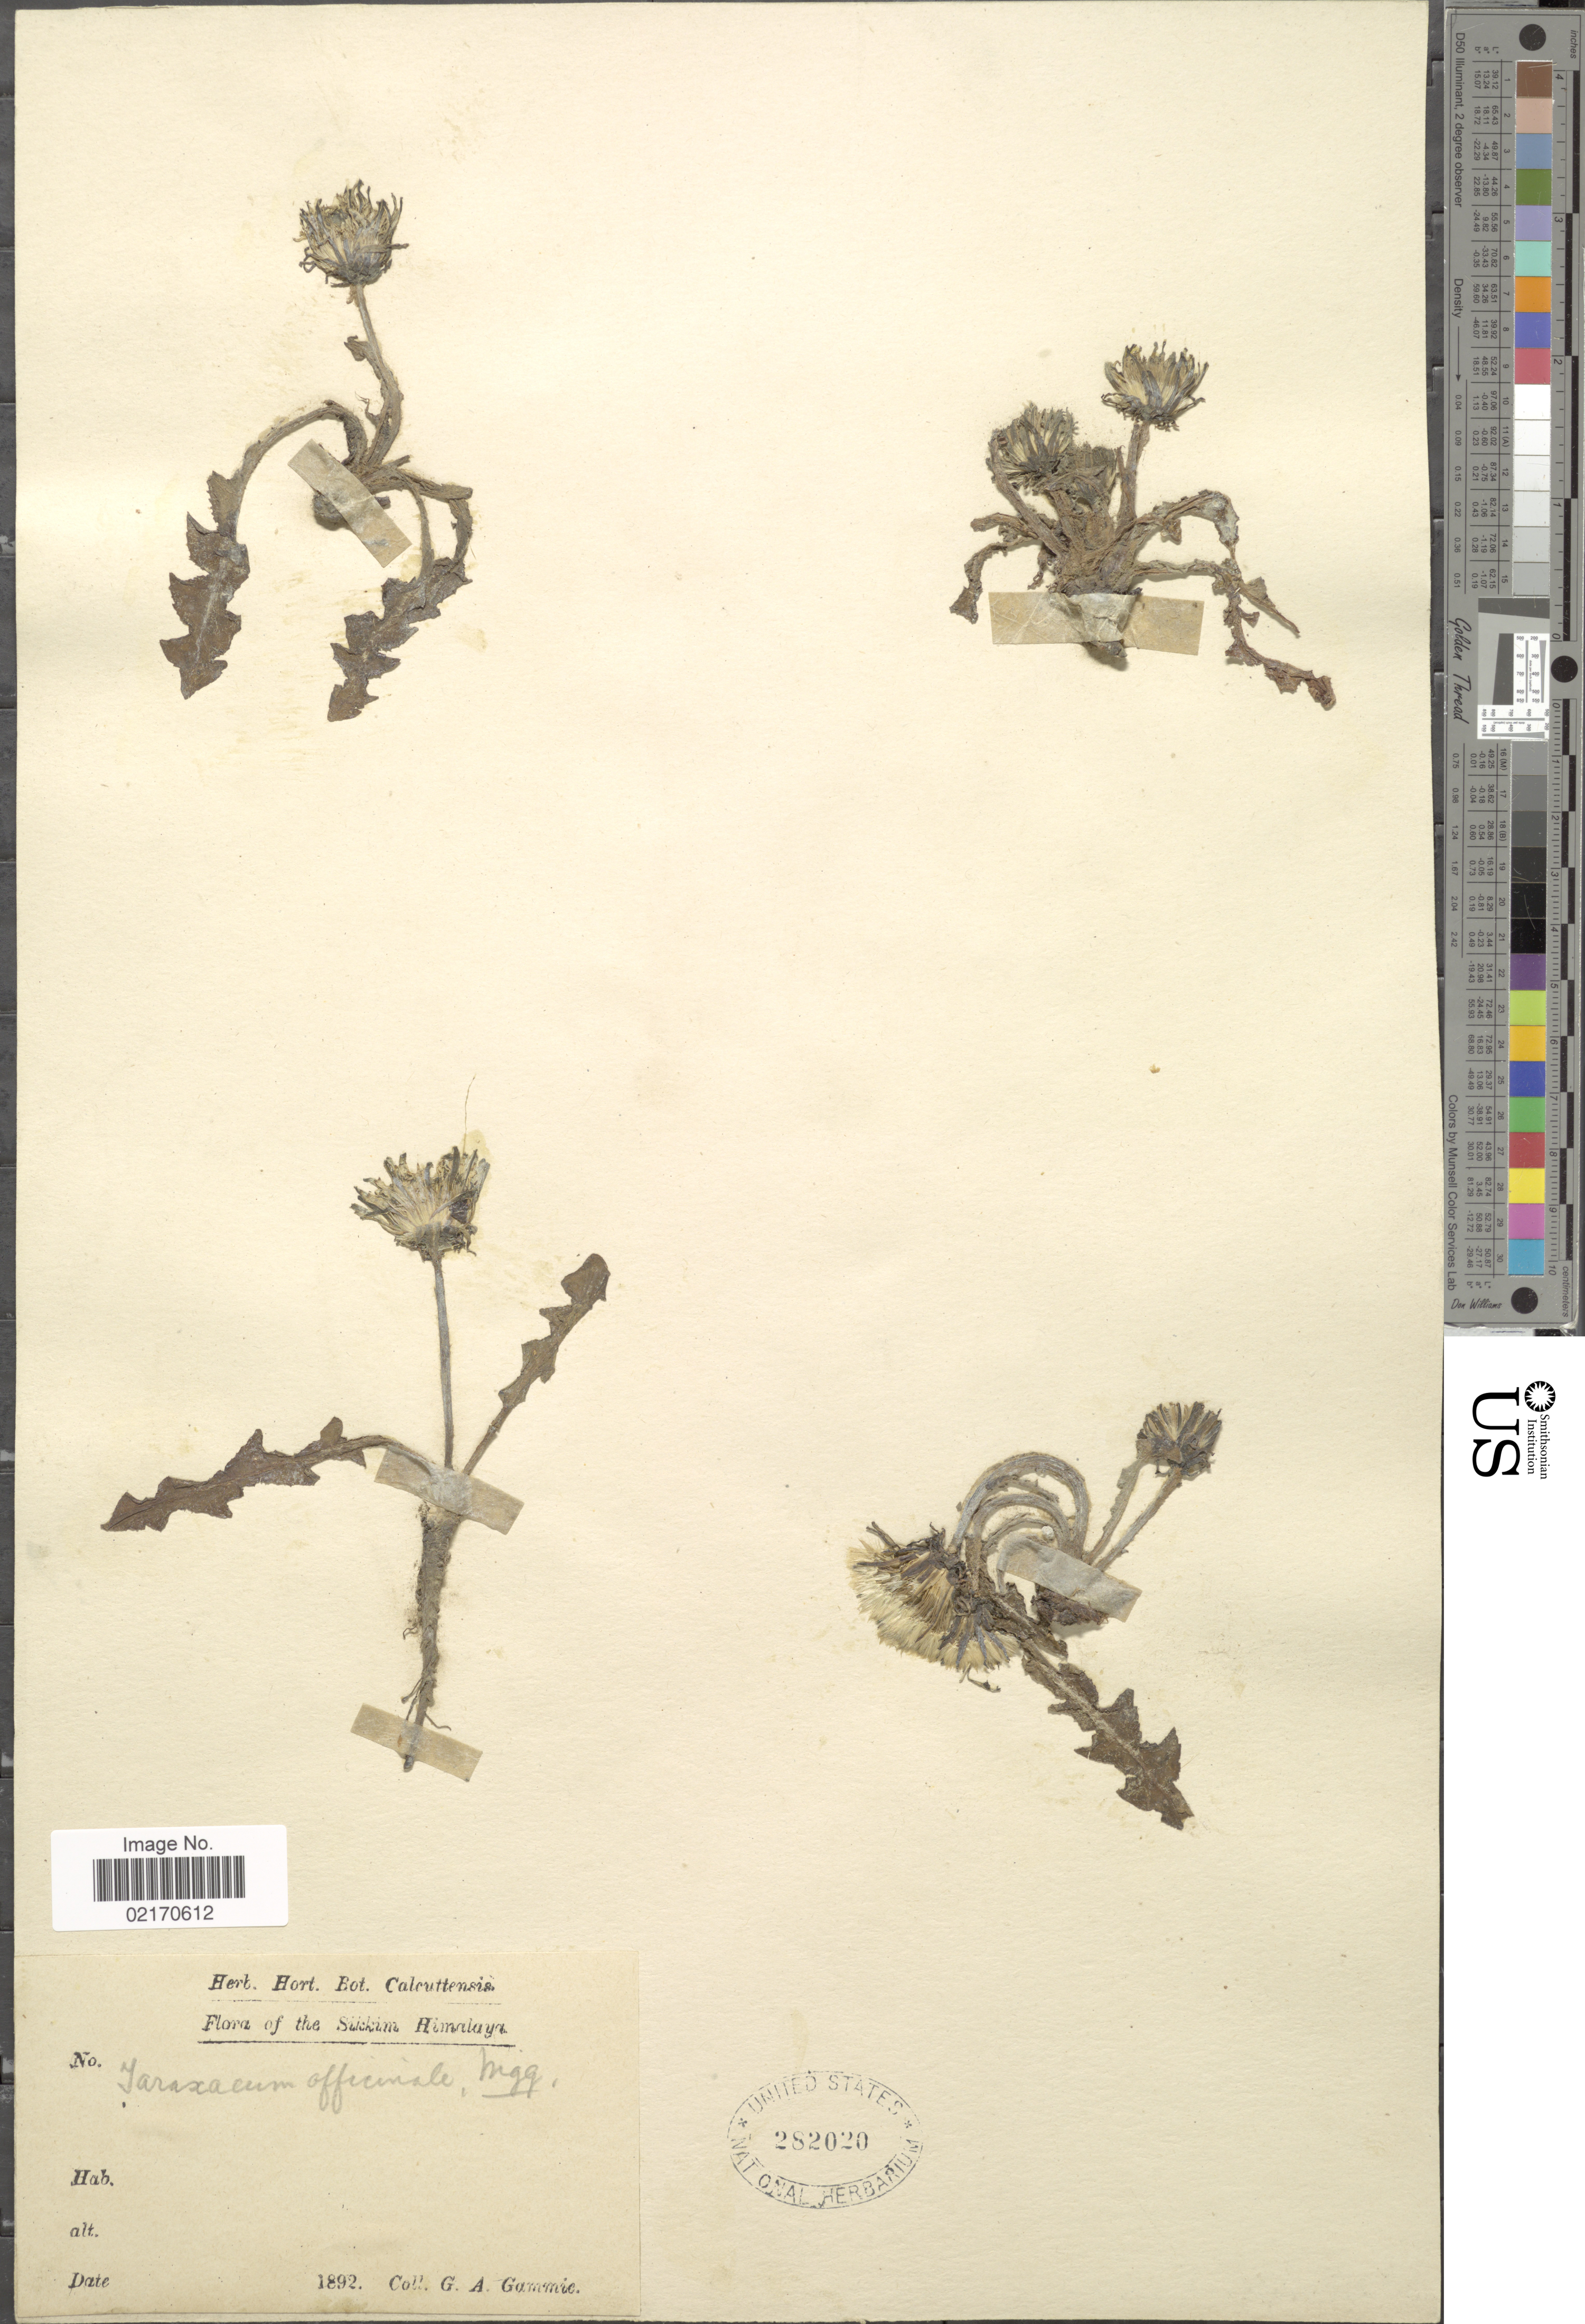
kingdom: Plantae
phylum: Tracheophyta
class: Magnoliopsida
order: Asterales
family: Asteraceae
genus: Taraxacum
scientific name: Taraxacum officinale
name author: G.H. Weber ex F.H. Wigg.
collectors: G. Gummie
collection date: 1892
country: India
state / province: Sikkim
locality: Sikkim Himalaya.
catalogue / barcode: US 282020